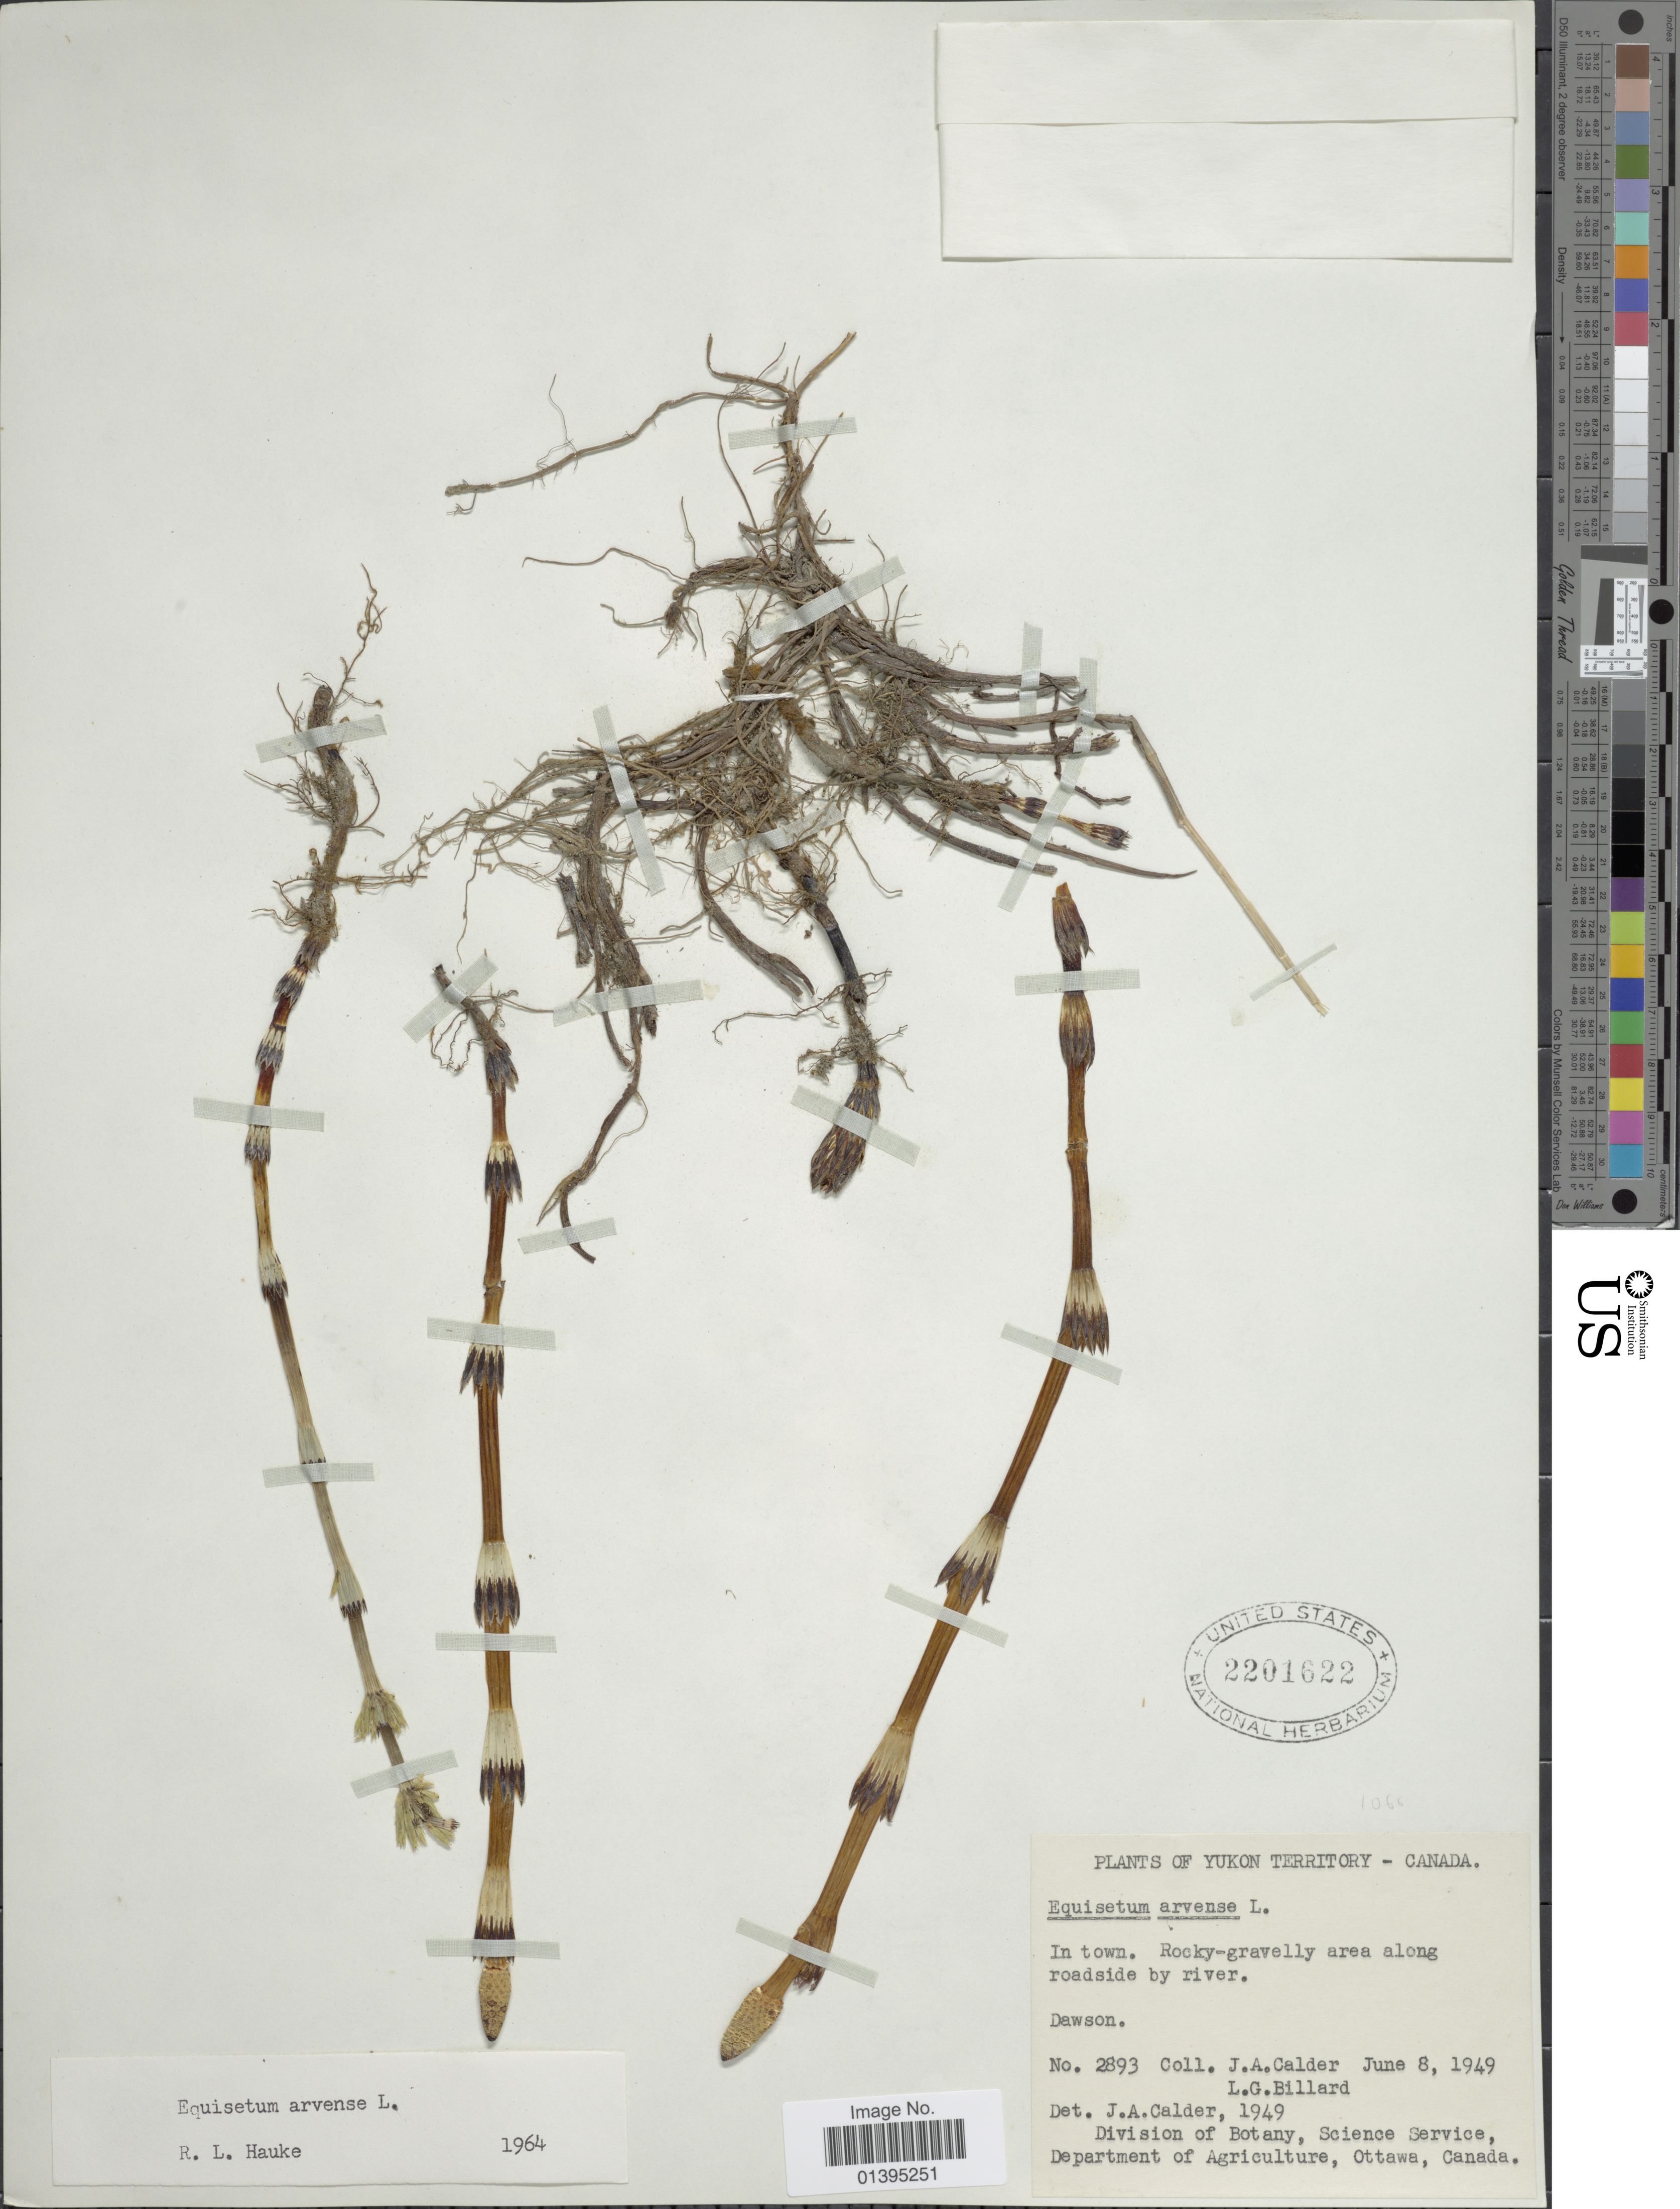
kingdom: Plantae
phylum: Tracheophyta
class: Polypodiopsida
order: Equisetales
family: Equisetaceae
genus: Equisetum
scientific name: Equisetum arvense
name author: L.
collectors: J. A. Calder & L. Billard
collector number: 2893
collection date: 1949-06-08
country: Canada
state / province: Yukon Territory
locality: Dawson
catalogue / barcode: US 2201622